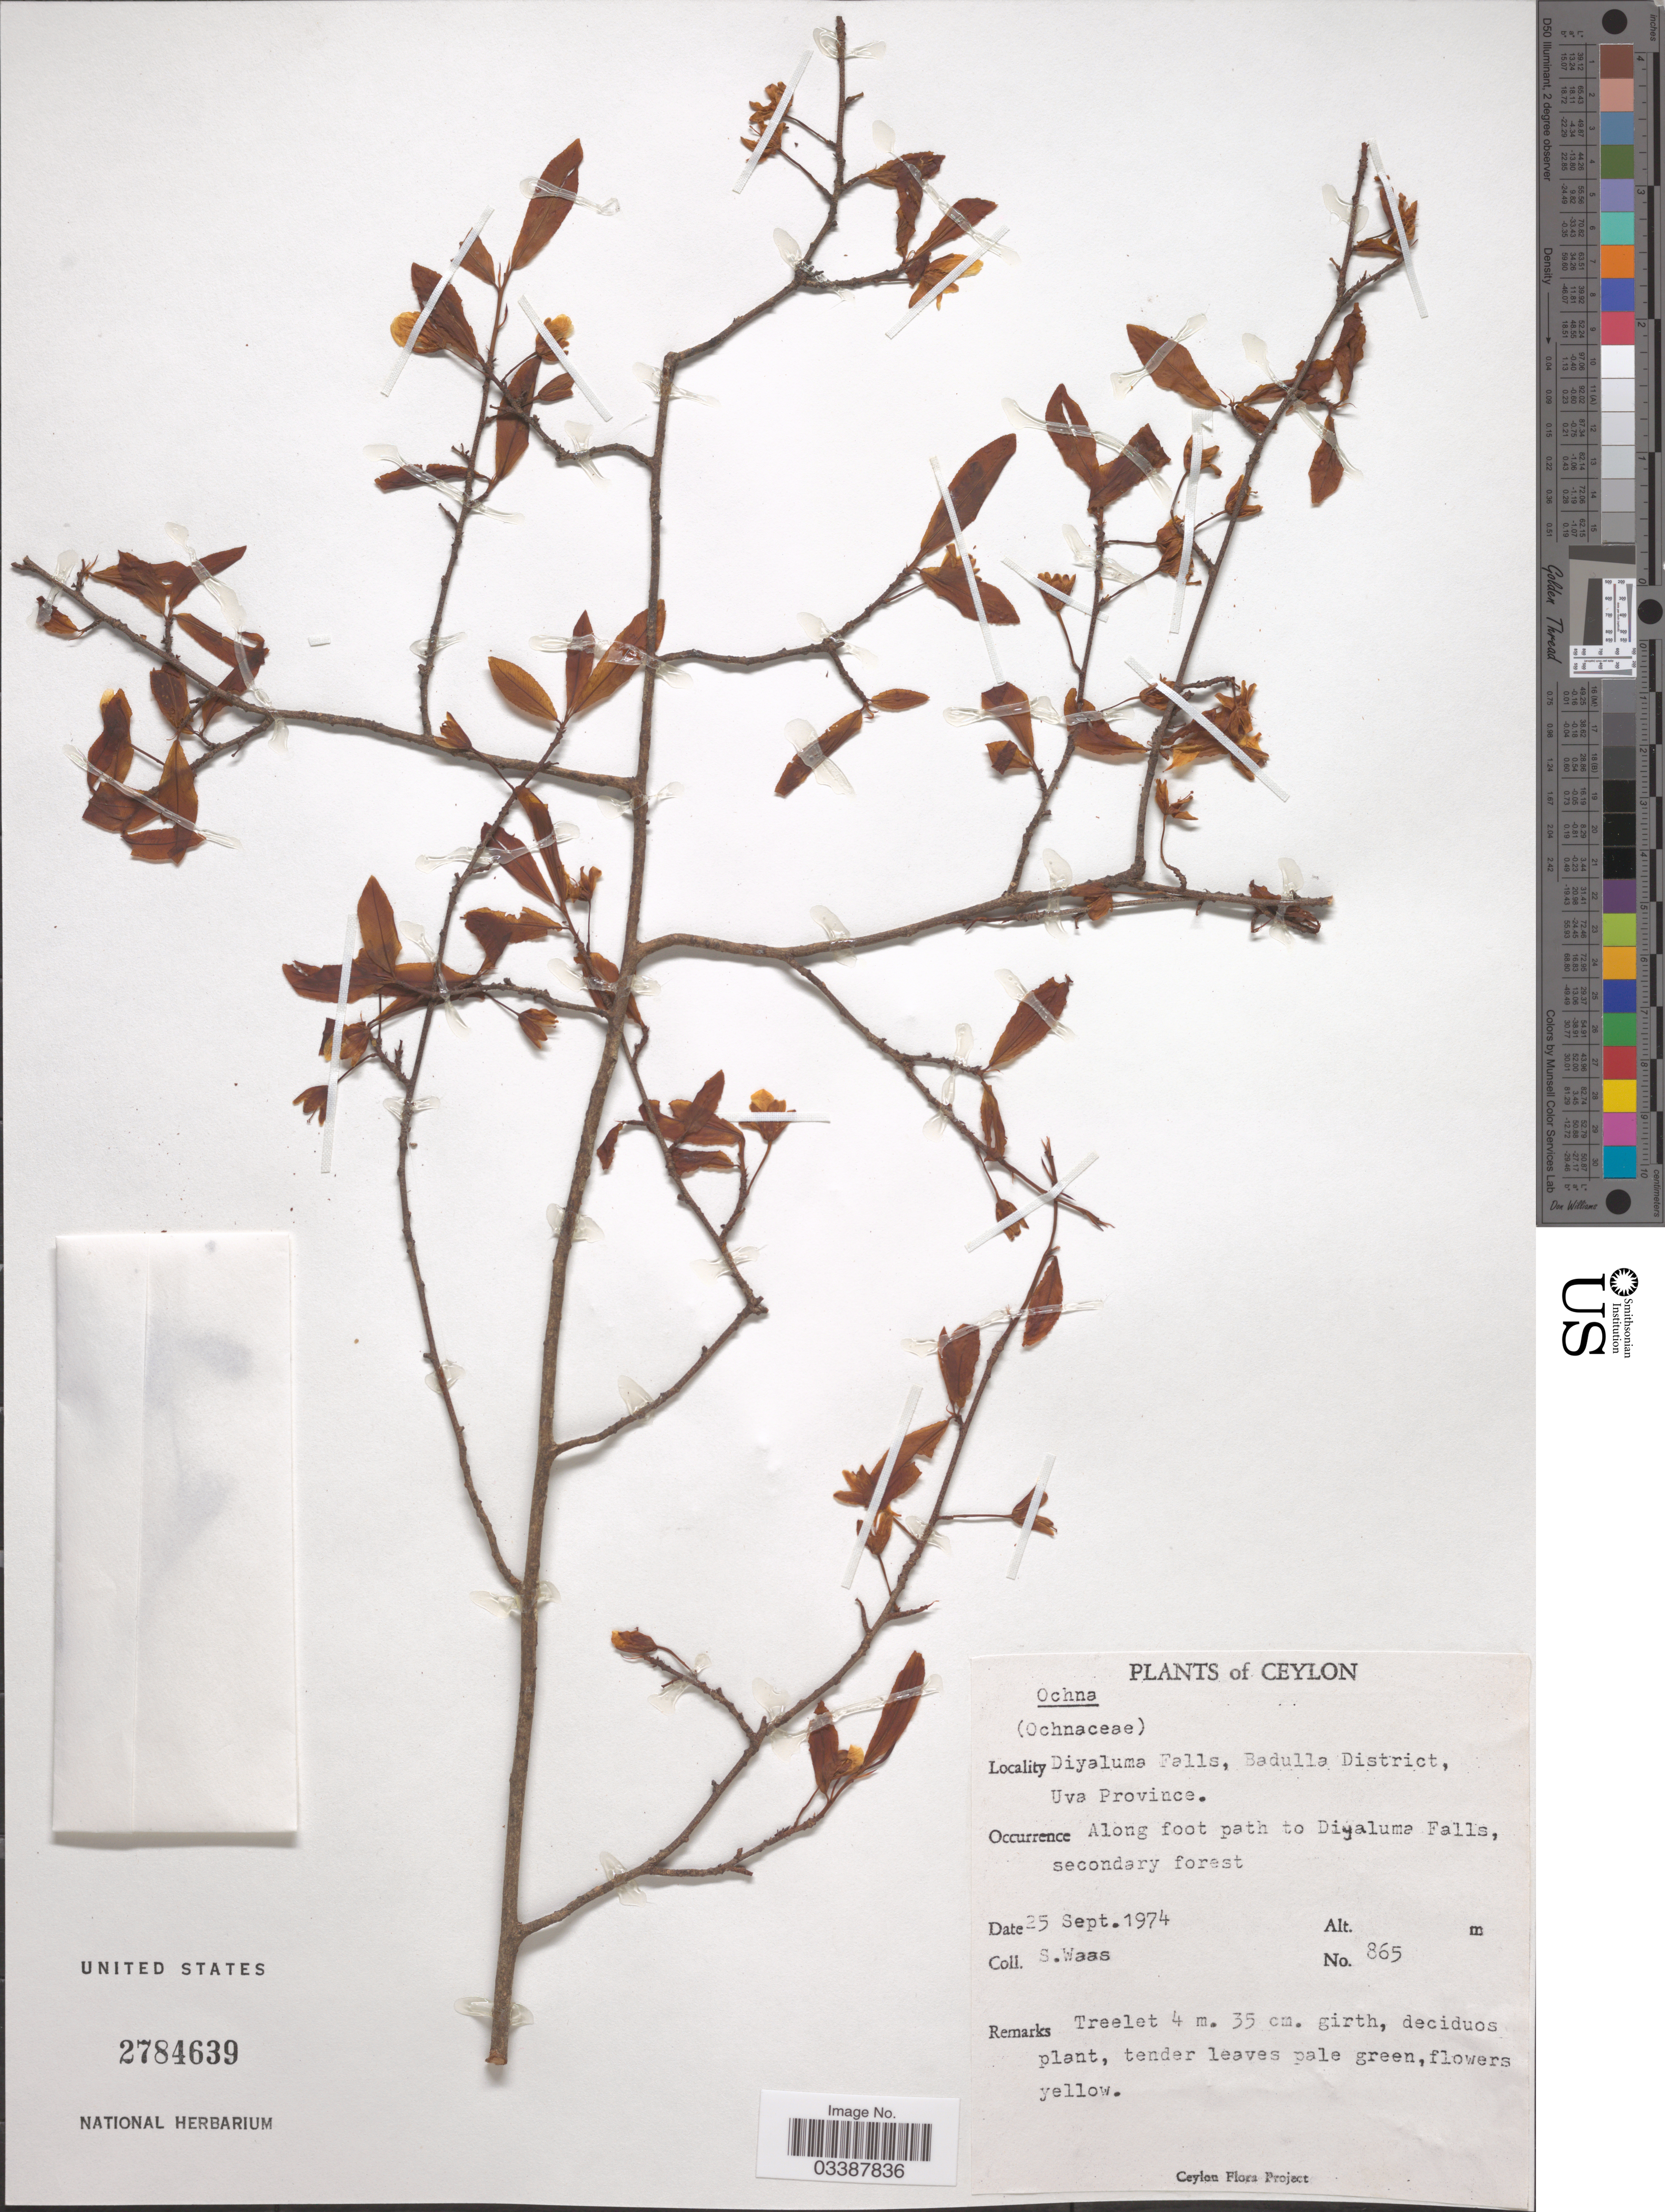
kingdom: Plantae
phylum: Tracheophyta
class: Magnoliopsida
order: Malpighiales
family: Ochnaceae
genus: Ochna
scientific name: Ochna sp.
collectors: S. Waas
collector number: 865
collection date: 1974-09-25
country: Sri Lanka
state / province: Uva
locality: Ceylon. Diyaluma Falls, Badulla District. Along foot path to Diyaluma Falls.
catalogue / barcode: US 2784639